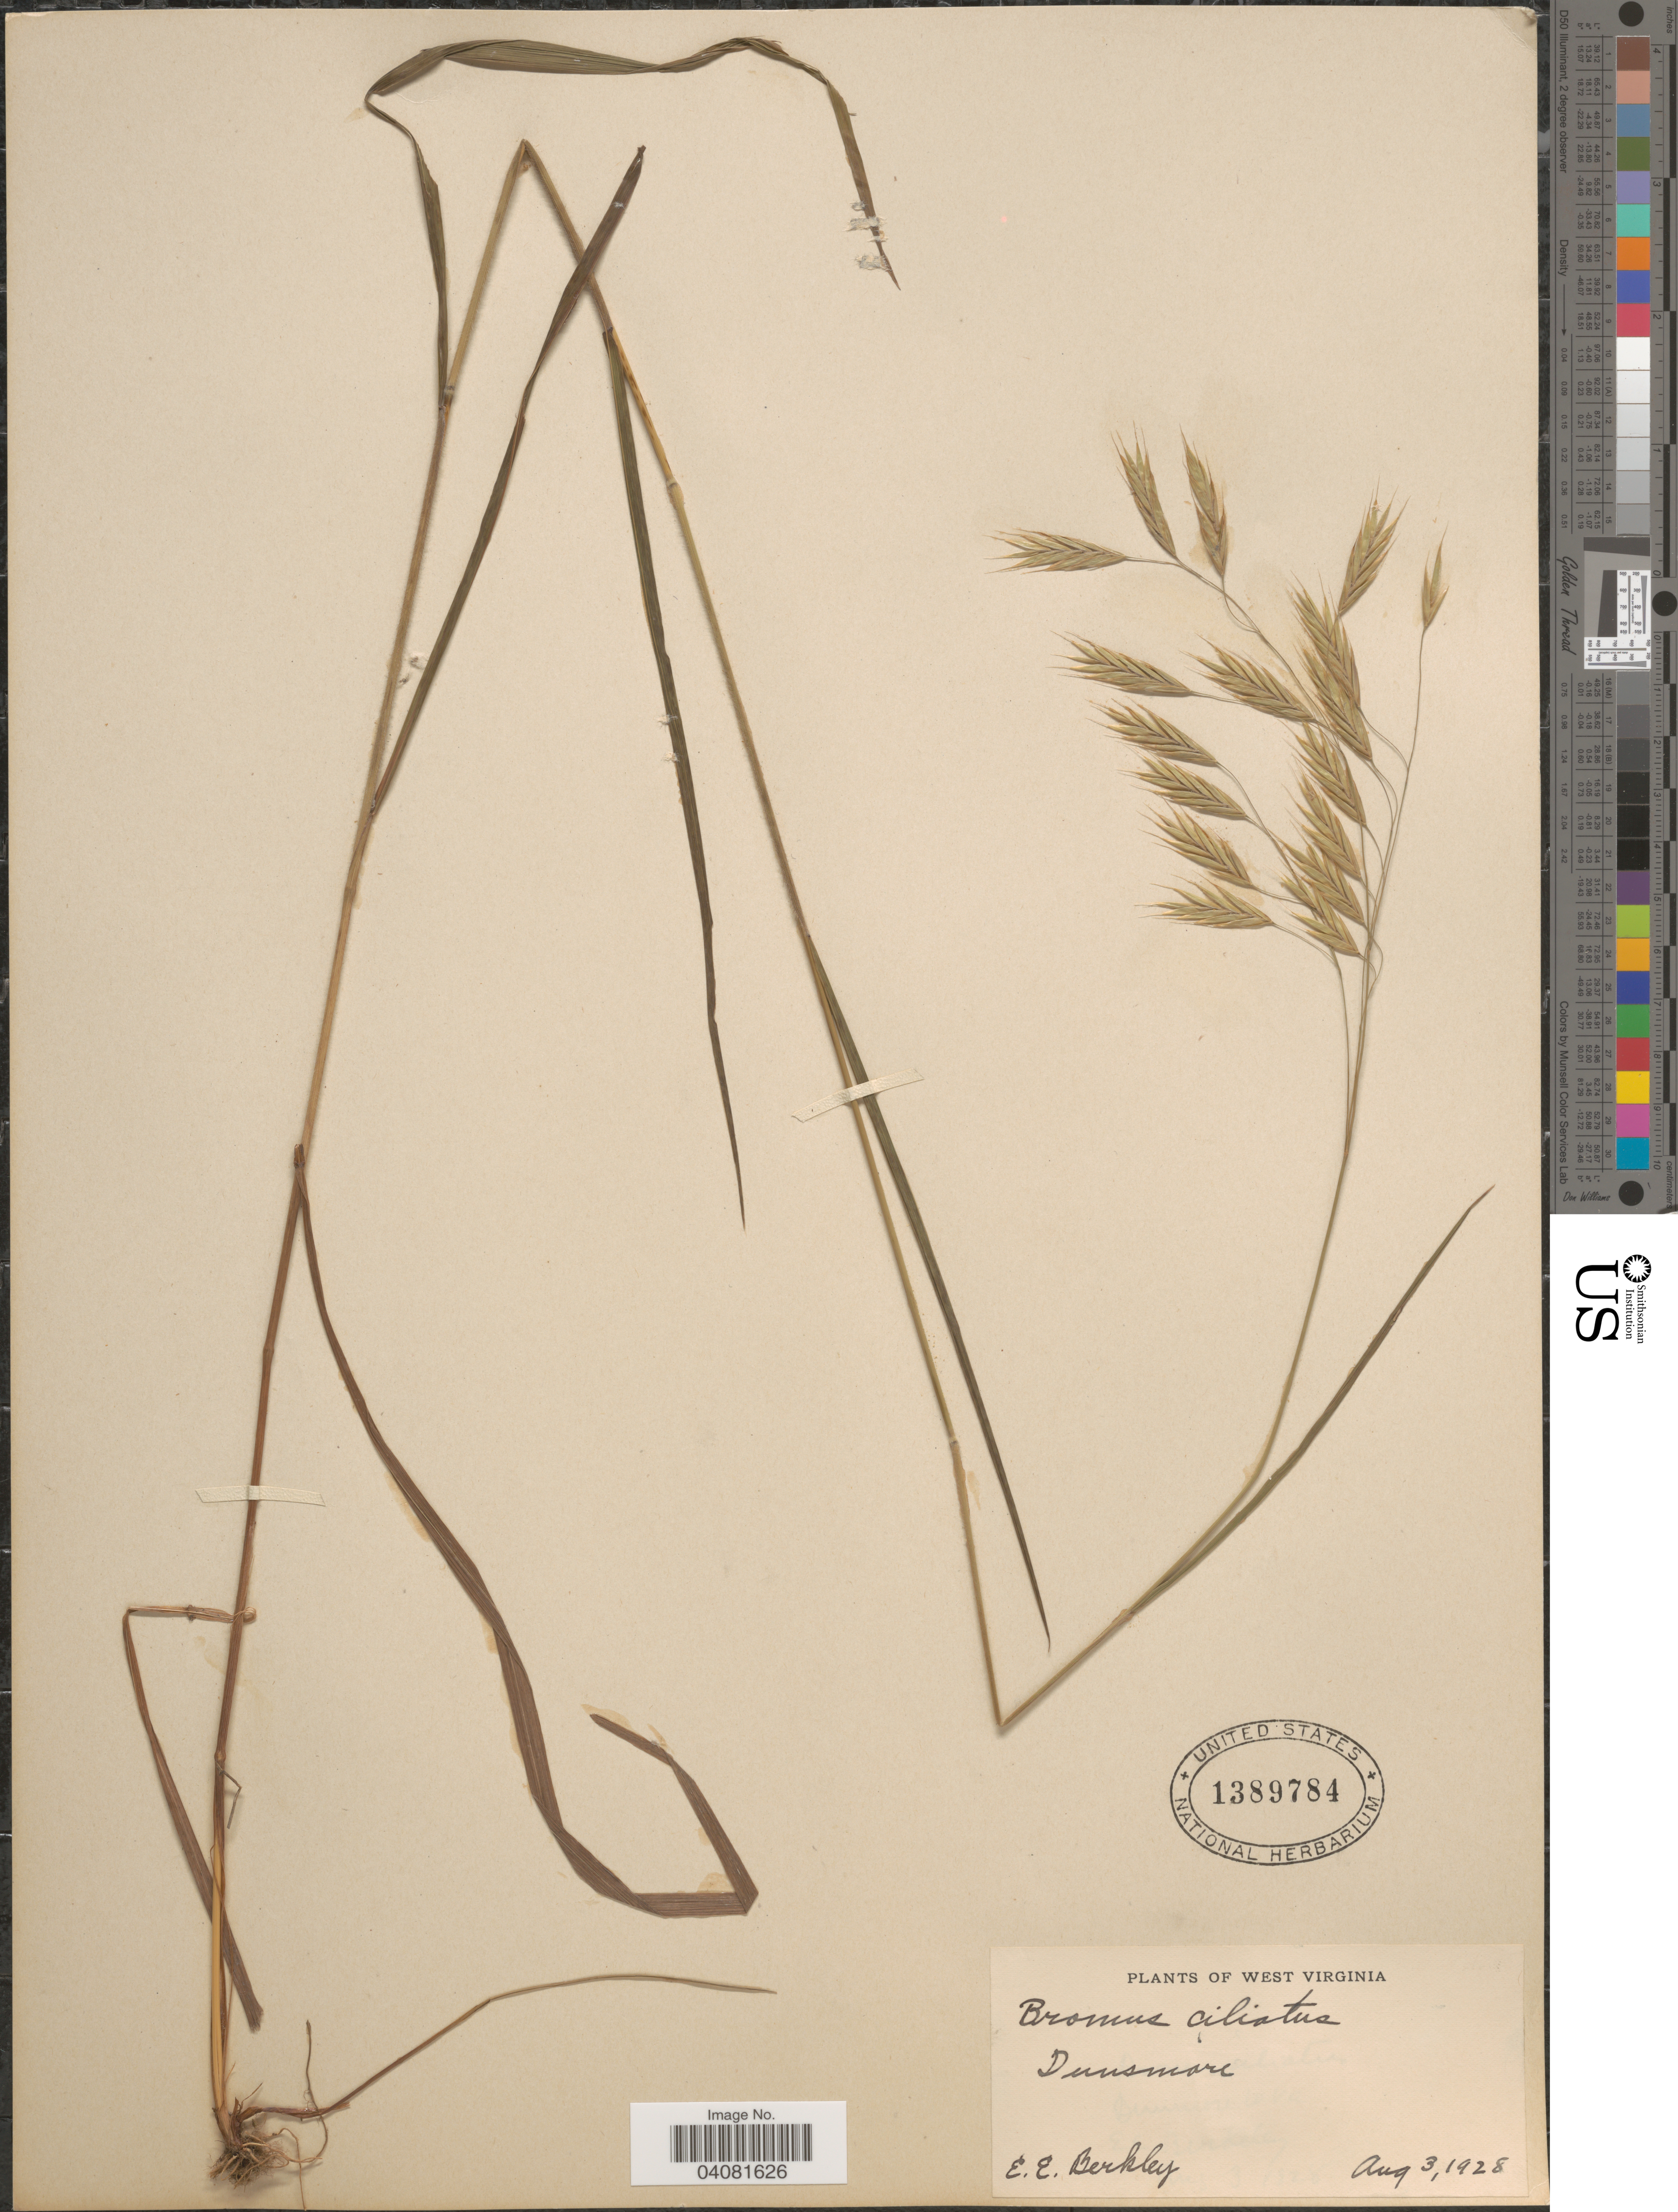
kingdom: Plantae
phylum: Tracheophyta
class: Liliopsida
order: Poales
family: Poaceae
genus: Bromus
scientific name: Bromus ciliatus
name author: L.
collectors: E. Berkley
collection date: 1928-08-03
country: United States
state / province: West Virginia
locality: Dunsmore.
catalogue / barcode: US 1389784